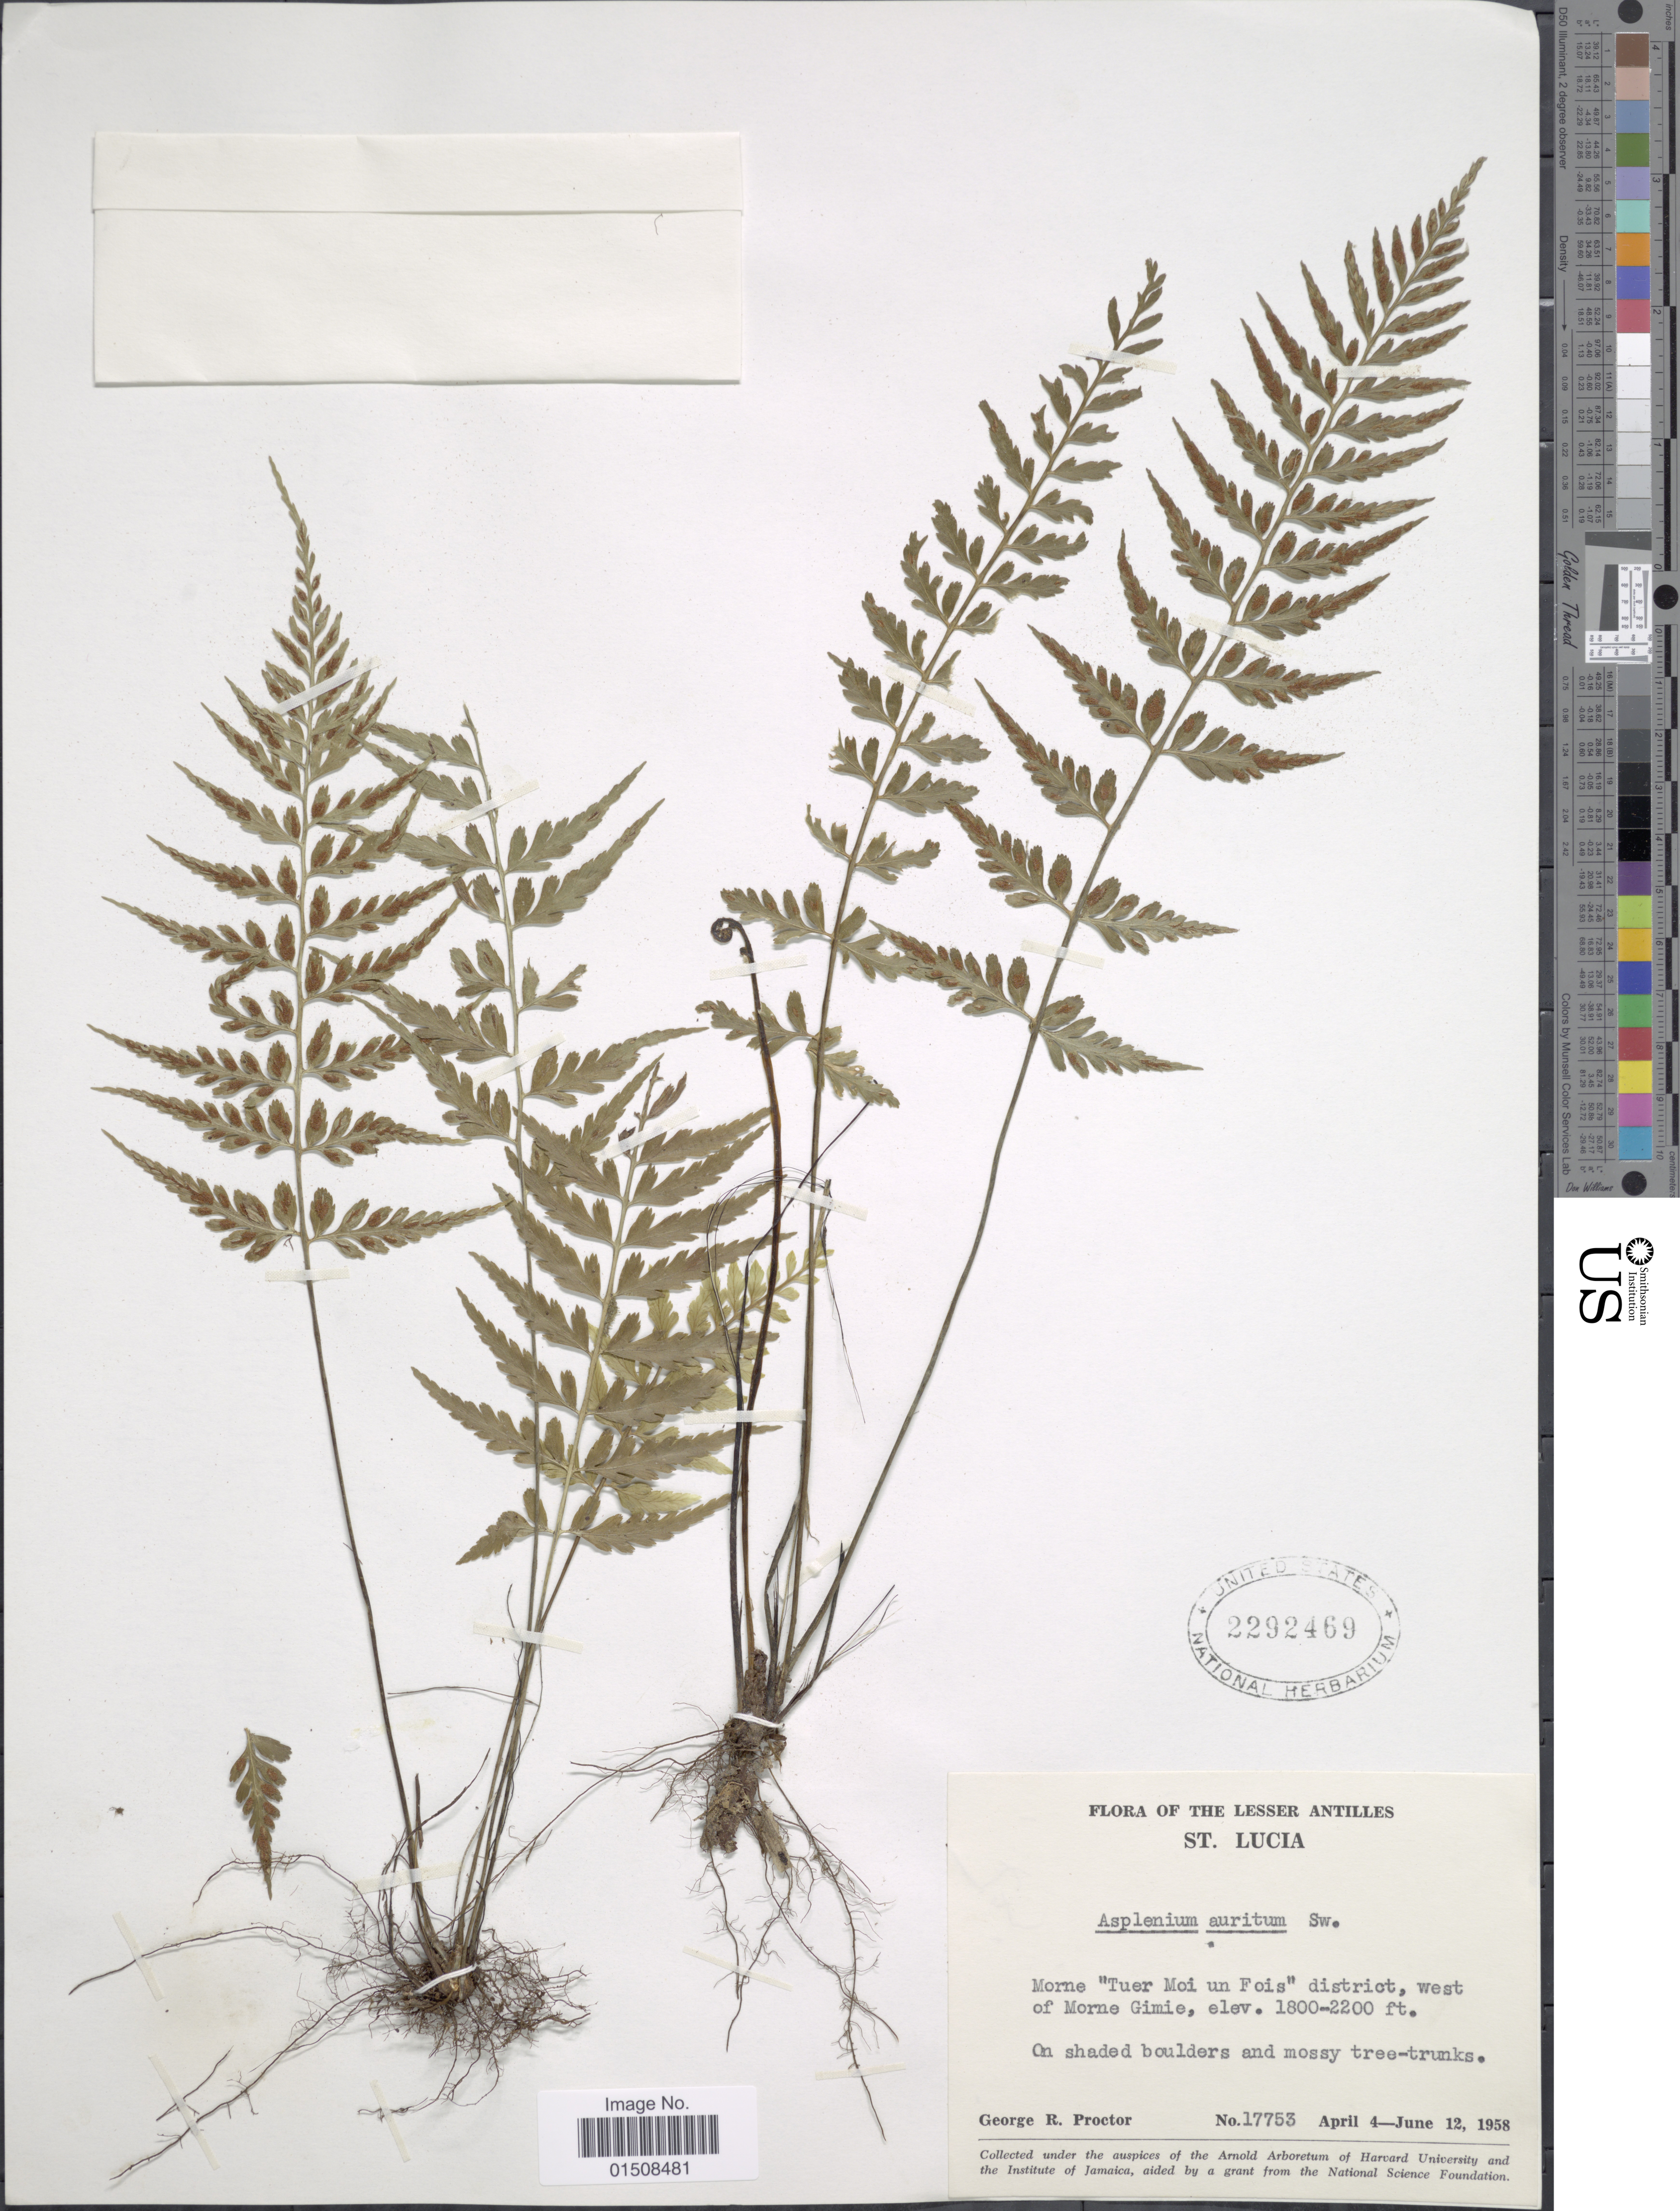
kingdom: Plantae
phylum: Tracheophyta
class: Polypodiopsida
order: Polypodiales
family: Aspleniaceae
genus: Asplenium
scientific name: Asplenium auritum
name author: Sw.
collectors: G. R. Proctor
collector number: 17753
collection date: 1958-04-04/1958-06-12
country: St. Lucia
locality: The Lesser Antilles, Morne "Tuer Moi un Fois"district, eeat of Morne Gimie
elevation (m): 549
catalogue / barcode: US 2292469